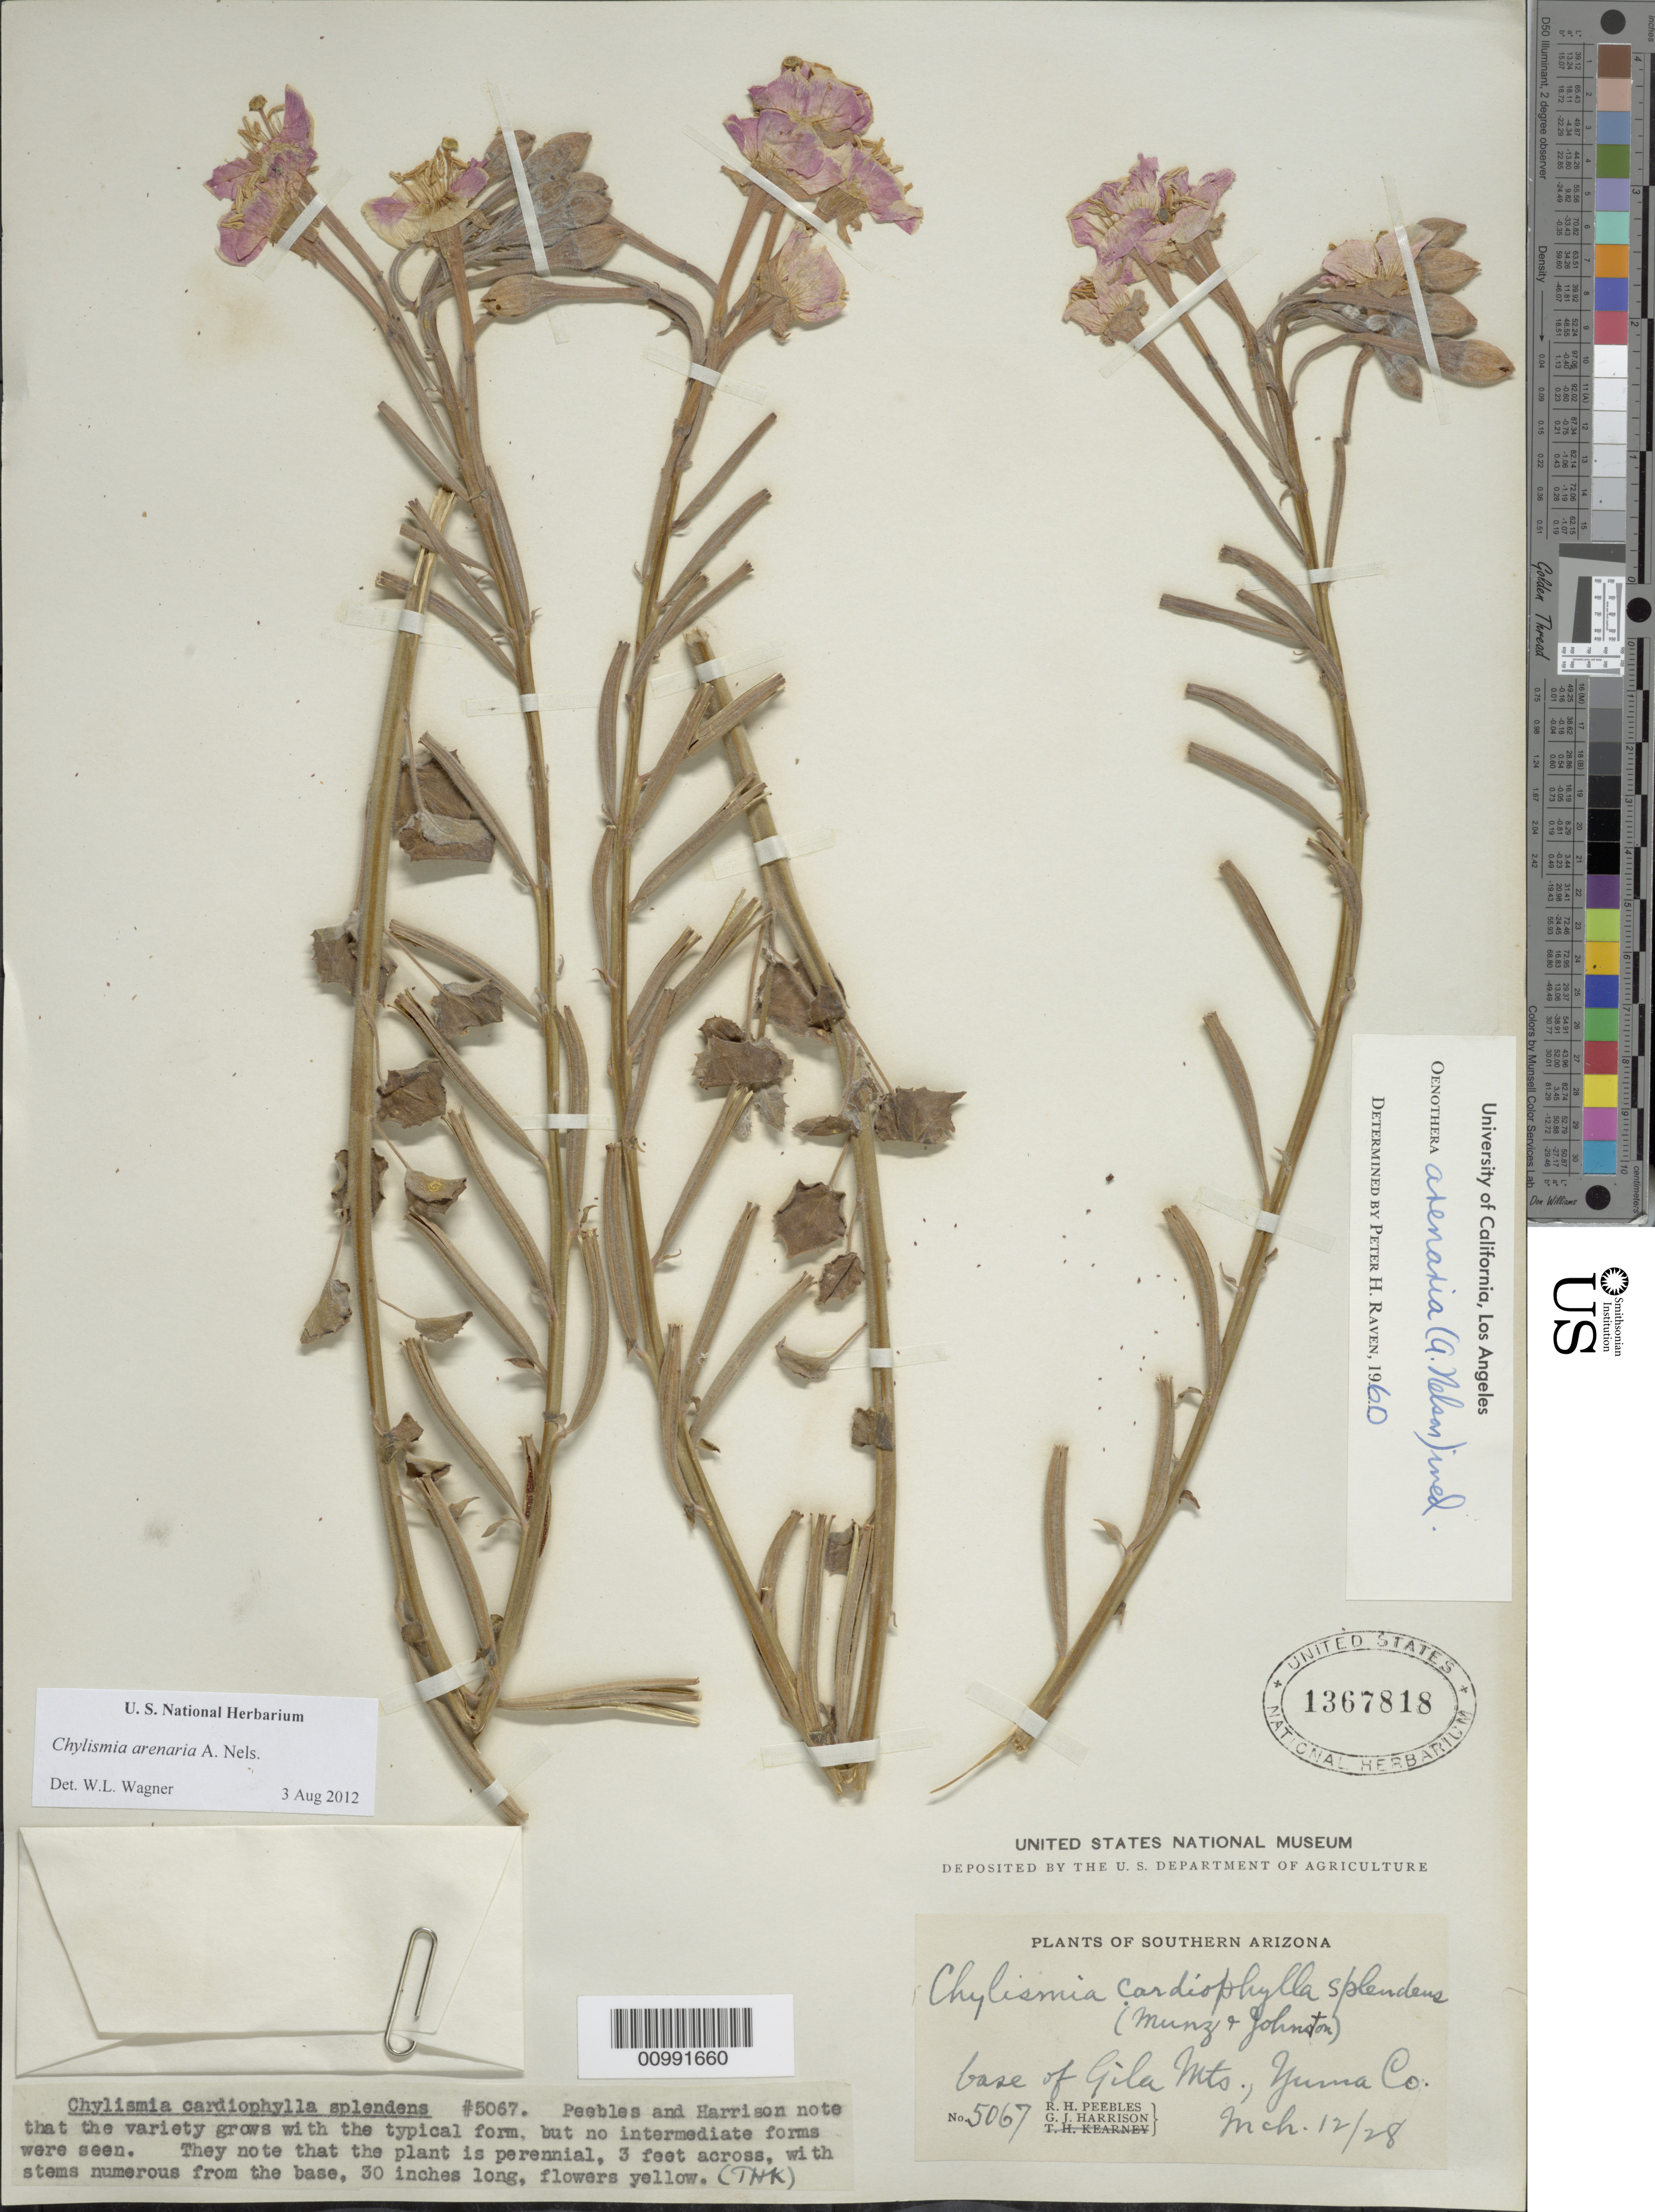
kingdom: Plantae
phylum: Tracheophyta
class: Magnoliopsida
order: Myrtales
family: Onagraceae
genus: Chylismia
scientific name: Chylismia arenaria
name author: A. Nelson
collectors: R. H. Peebles & G. J. Harrison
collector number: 5067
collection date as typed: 12 Mar 1928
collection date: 1928-03-12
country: United States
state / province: Arizona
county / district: Yuma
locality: Base of Gila Mountains.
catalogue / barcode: US 1367818